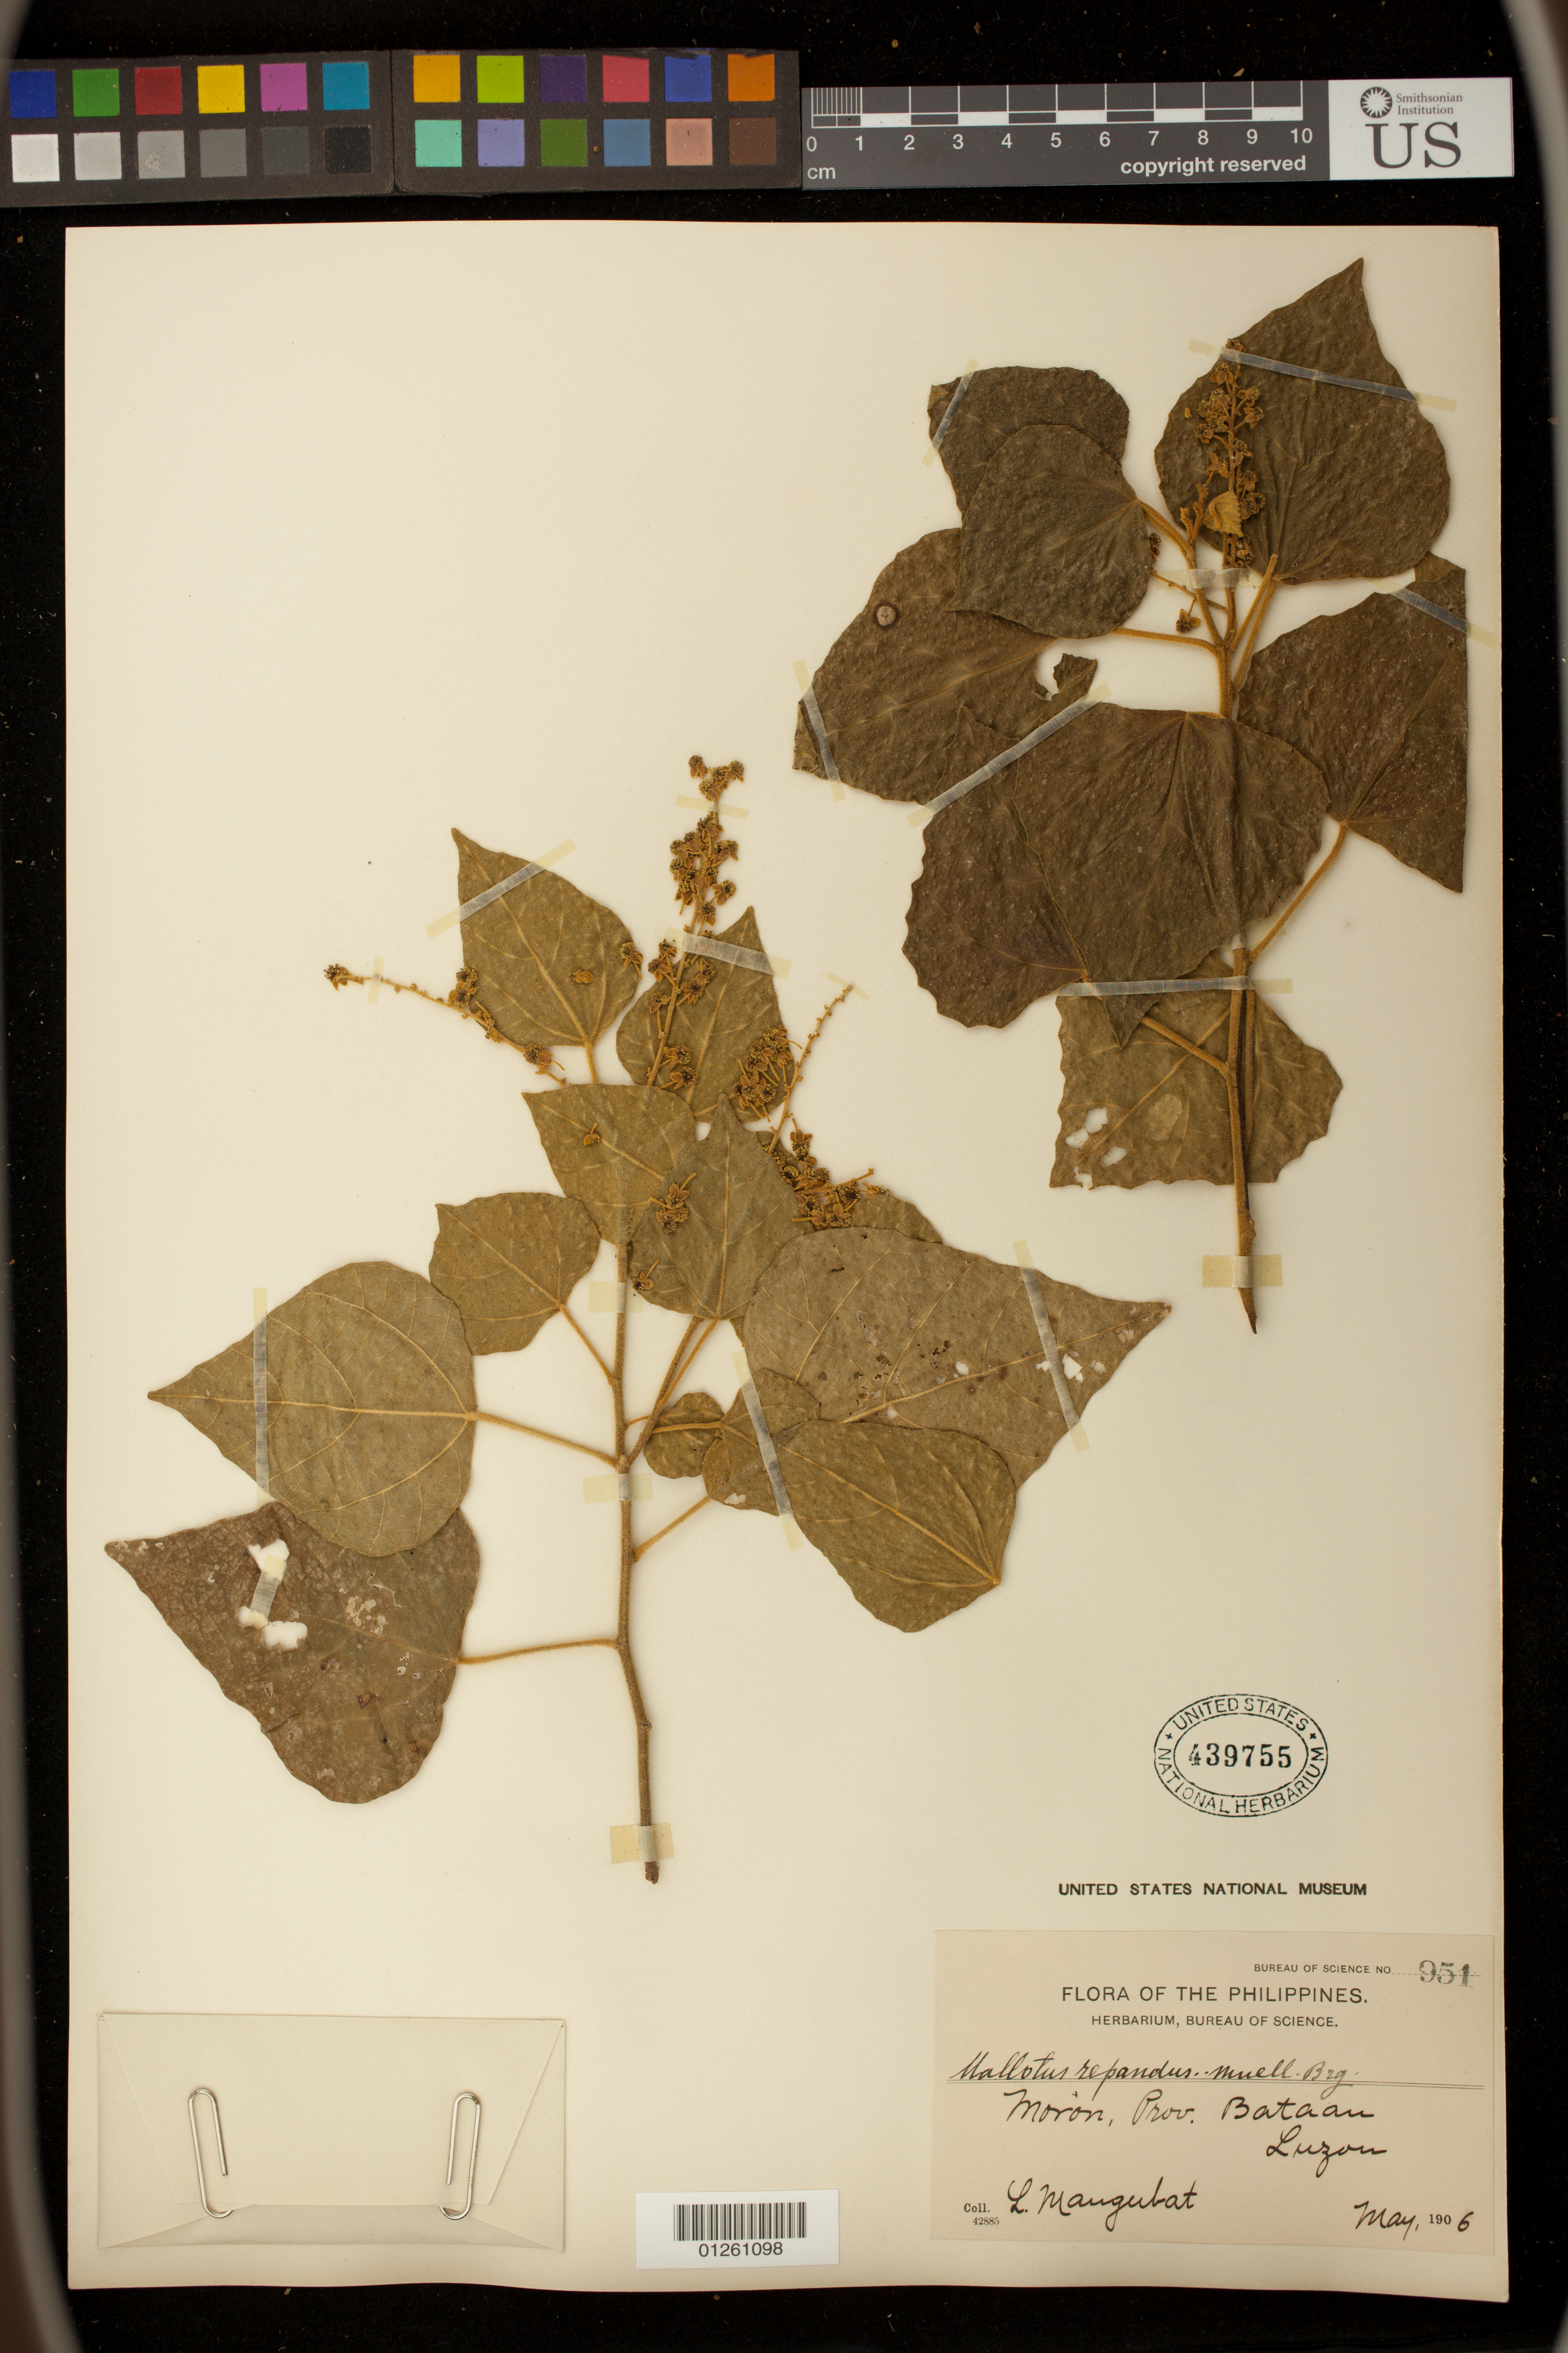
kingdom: Plantae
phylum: Tracheophyta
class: Magnoliopsida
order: Malpighiales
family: Euphorbiaceae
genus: Mallotus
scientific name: Mallotus repandus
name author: (Rottler) Müll. Arg.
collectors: L. Mangubat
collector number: Bur. Sci. 951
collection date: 1906-05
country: Philippines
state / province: Central Luzon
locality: Moron, Prov. Bataan, Luzon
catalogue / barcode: US 439755